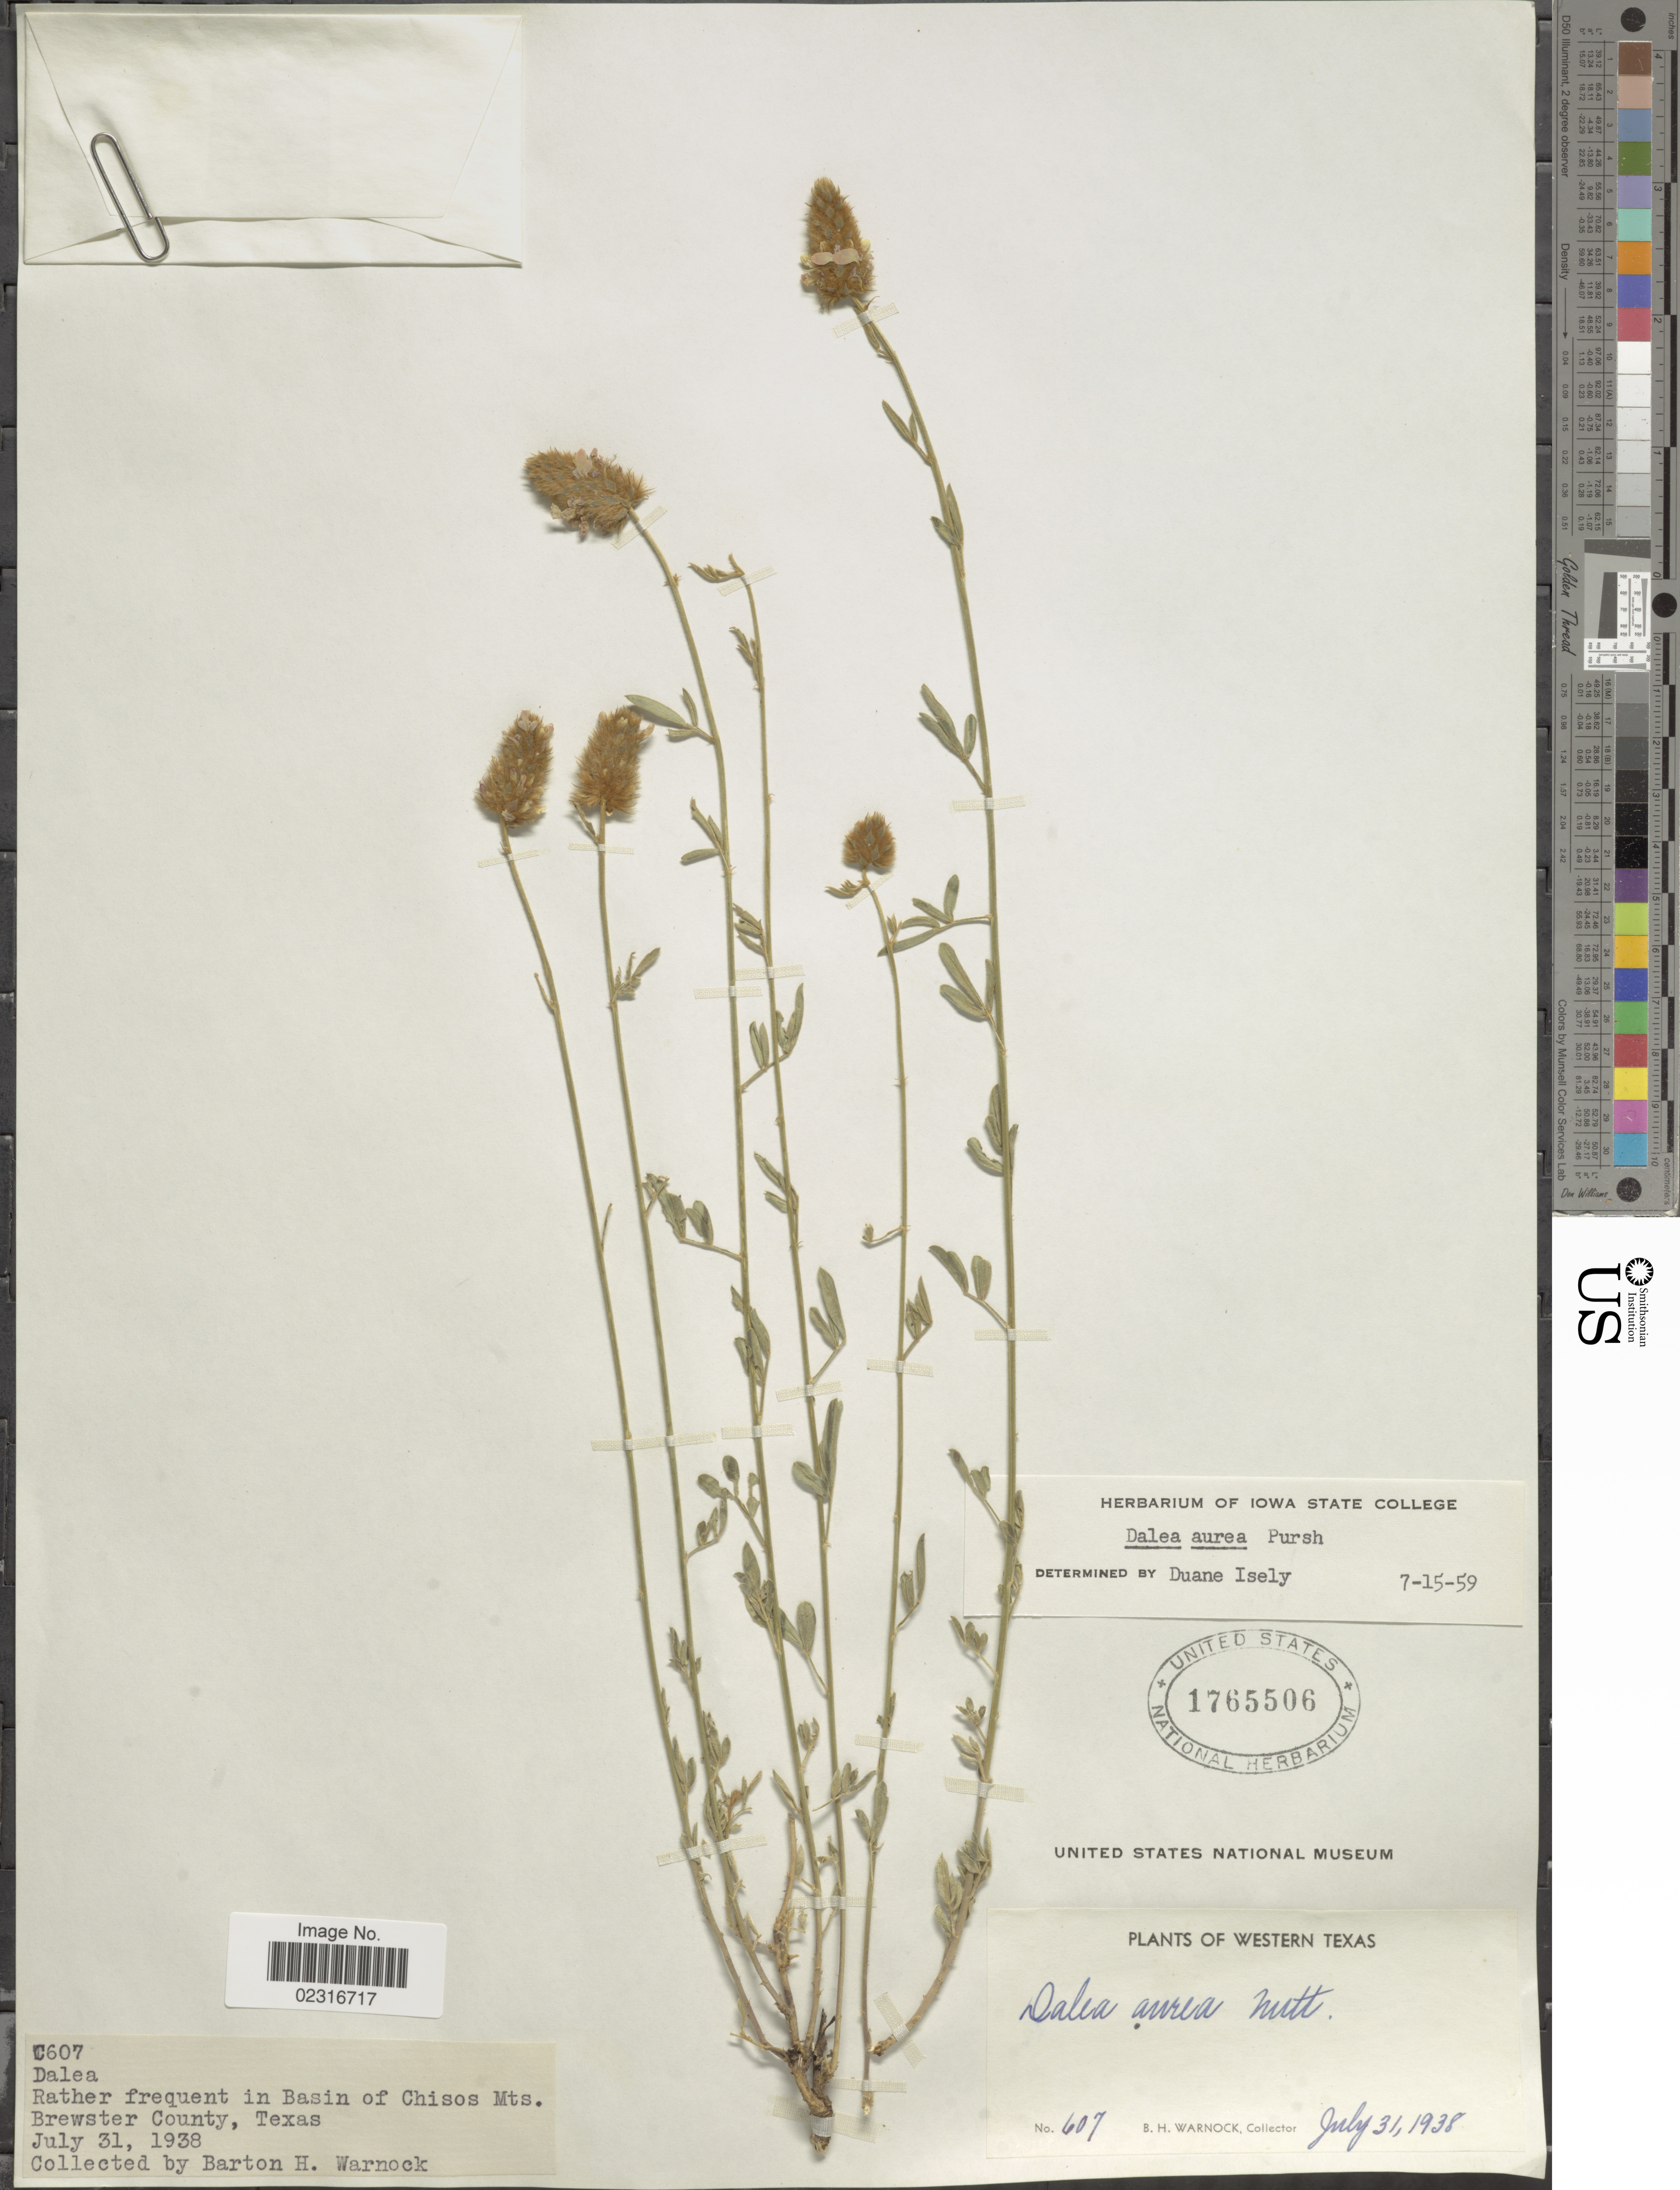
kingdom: Plantae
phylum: Tracheophyta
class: Magnoliopsida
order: Fabales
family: Fabaceae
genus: Dalea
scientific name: Dalea aurea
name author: Nutt. ex Pursh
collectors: B. H. Warnock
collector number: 607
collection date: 1938-07-31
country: United States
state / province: Texas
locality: Western Texas. Basin of Chisos Mts. Brewster County.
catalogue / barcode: US 1765506